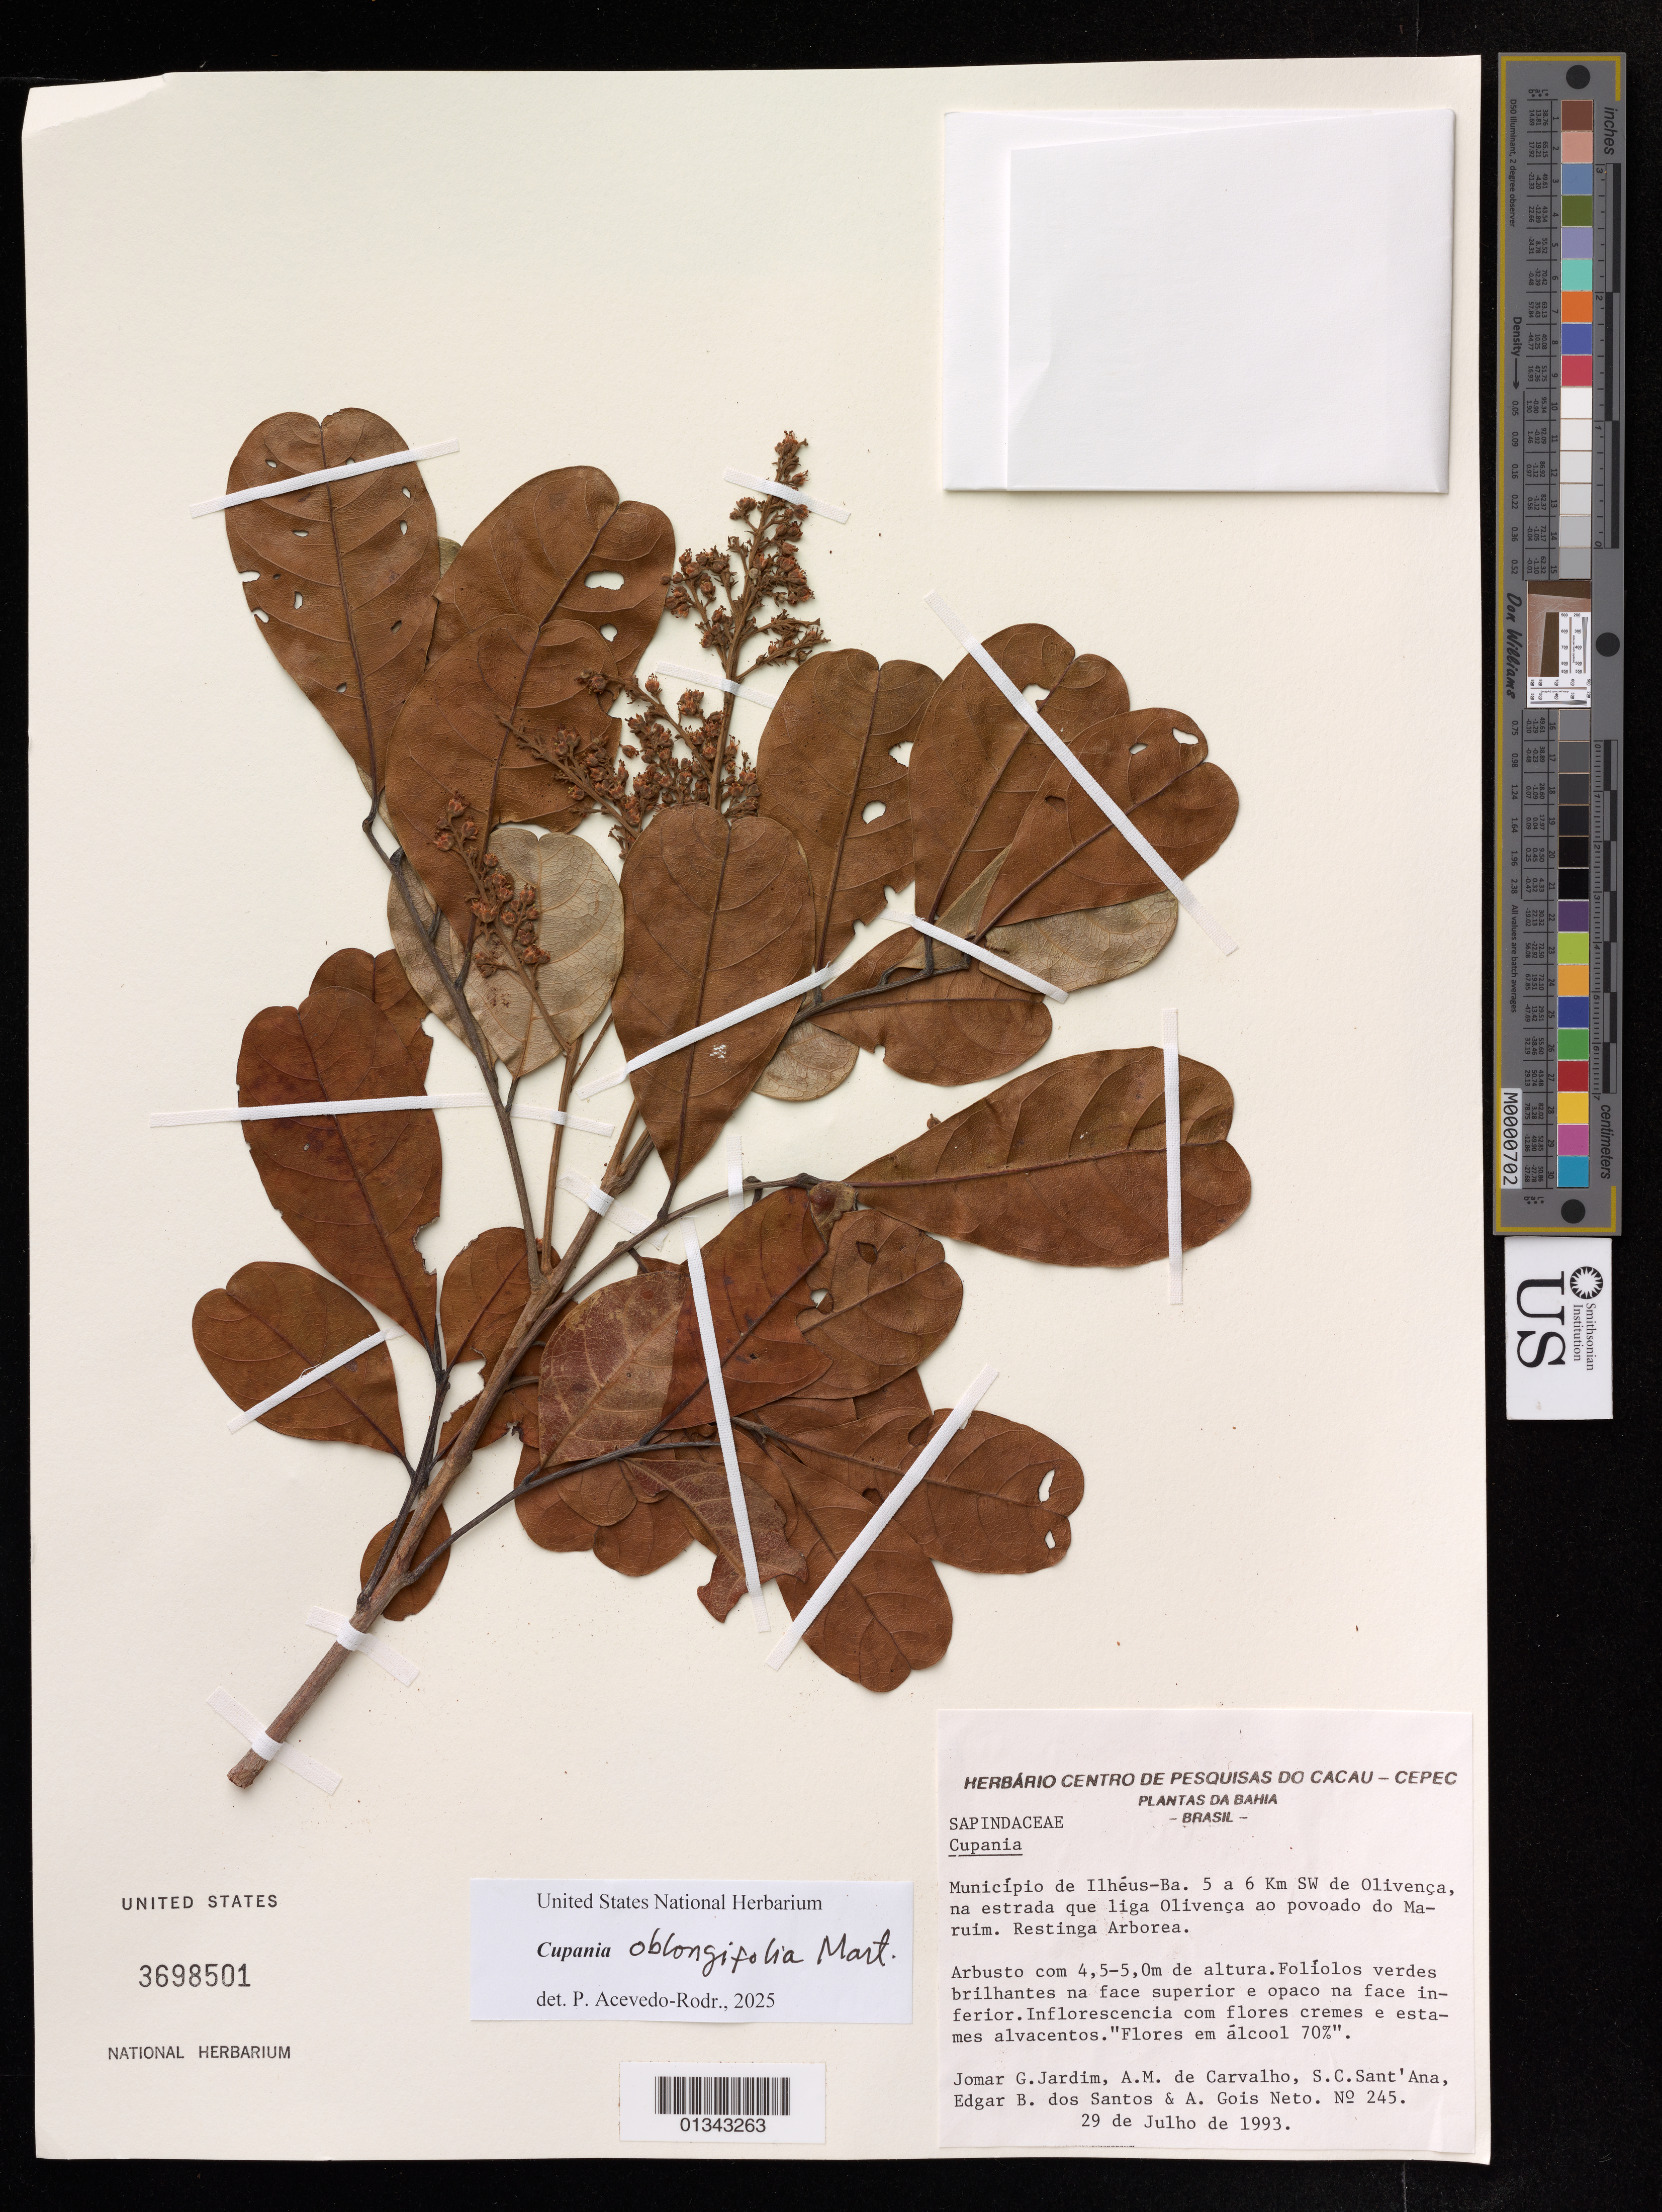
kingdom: Plantae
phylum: Tracheophyta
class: Magnoliopsida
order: Sapindales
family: Sapindaceae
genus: Cupania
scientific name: Cupania oblongifolia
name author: Mart.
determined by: Acevedo-Rodriguez, P., (US), Smithsonian Institution - National Museum of Natural History (UNITED STATES)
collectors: J. G. Járdim, A. M. Carvalho, S. C. Sant'Ana, E. B. Santos & A. Gois Neto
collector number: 245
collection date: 1993-07-29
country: Brazil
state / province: Bahia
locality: Município de Ilhéus-Ba, 5-6 km SW de Olivença , na estrada que liga Olivença ao povado do Marium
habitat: Restinga arborea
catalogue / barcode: US 3698501